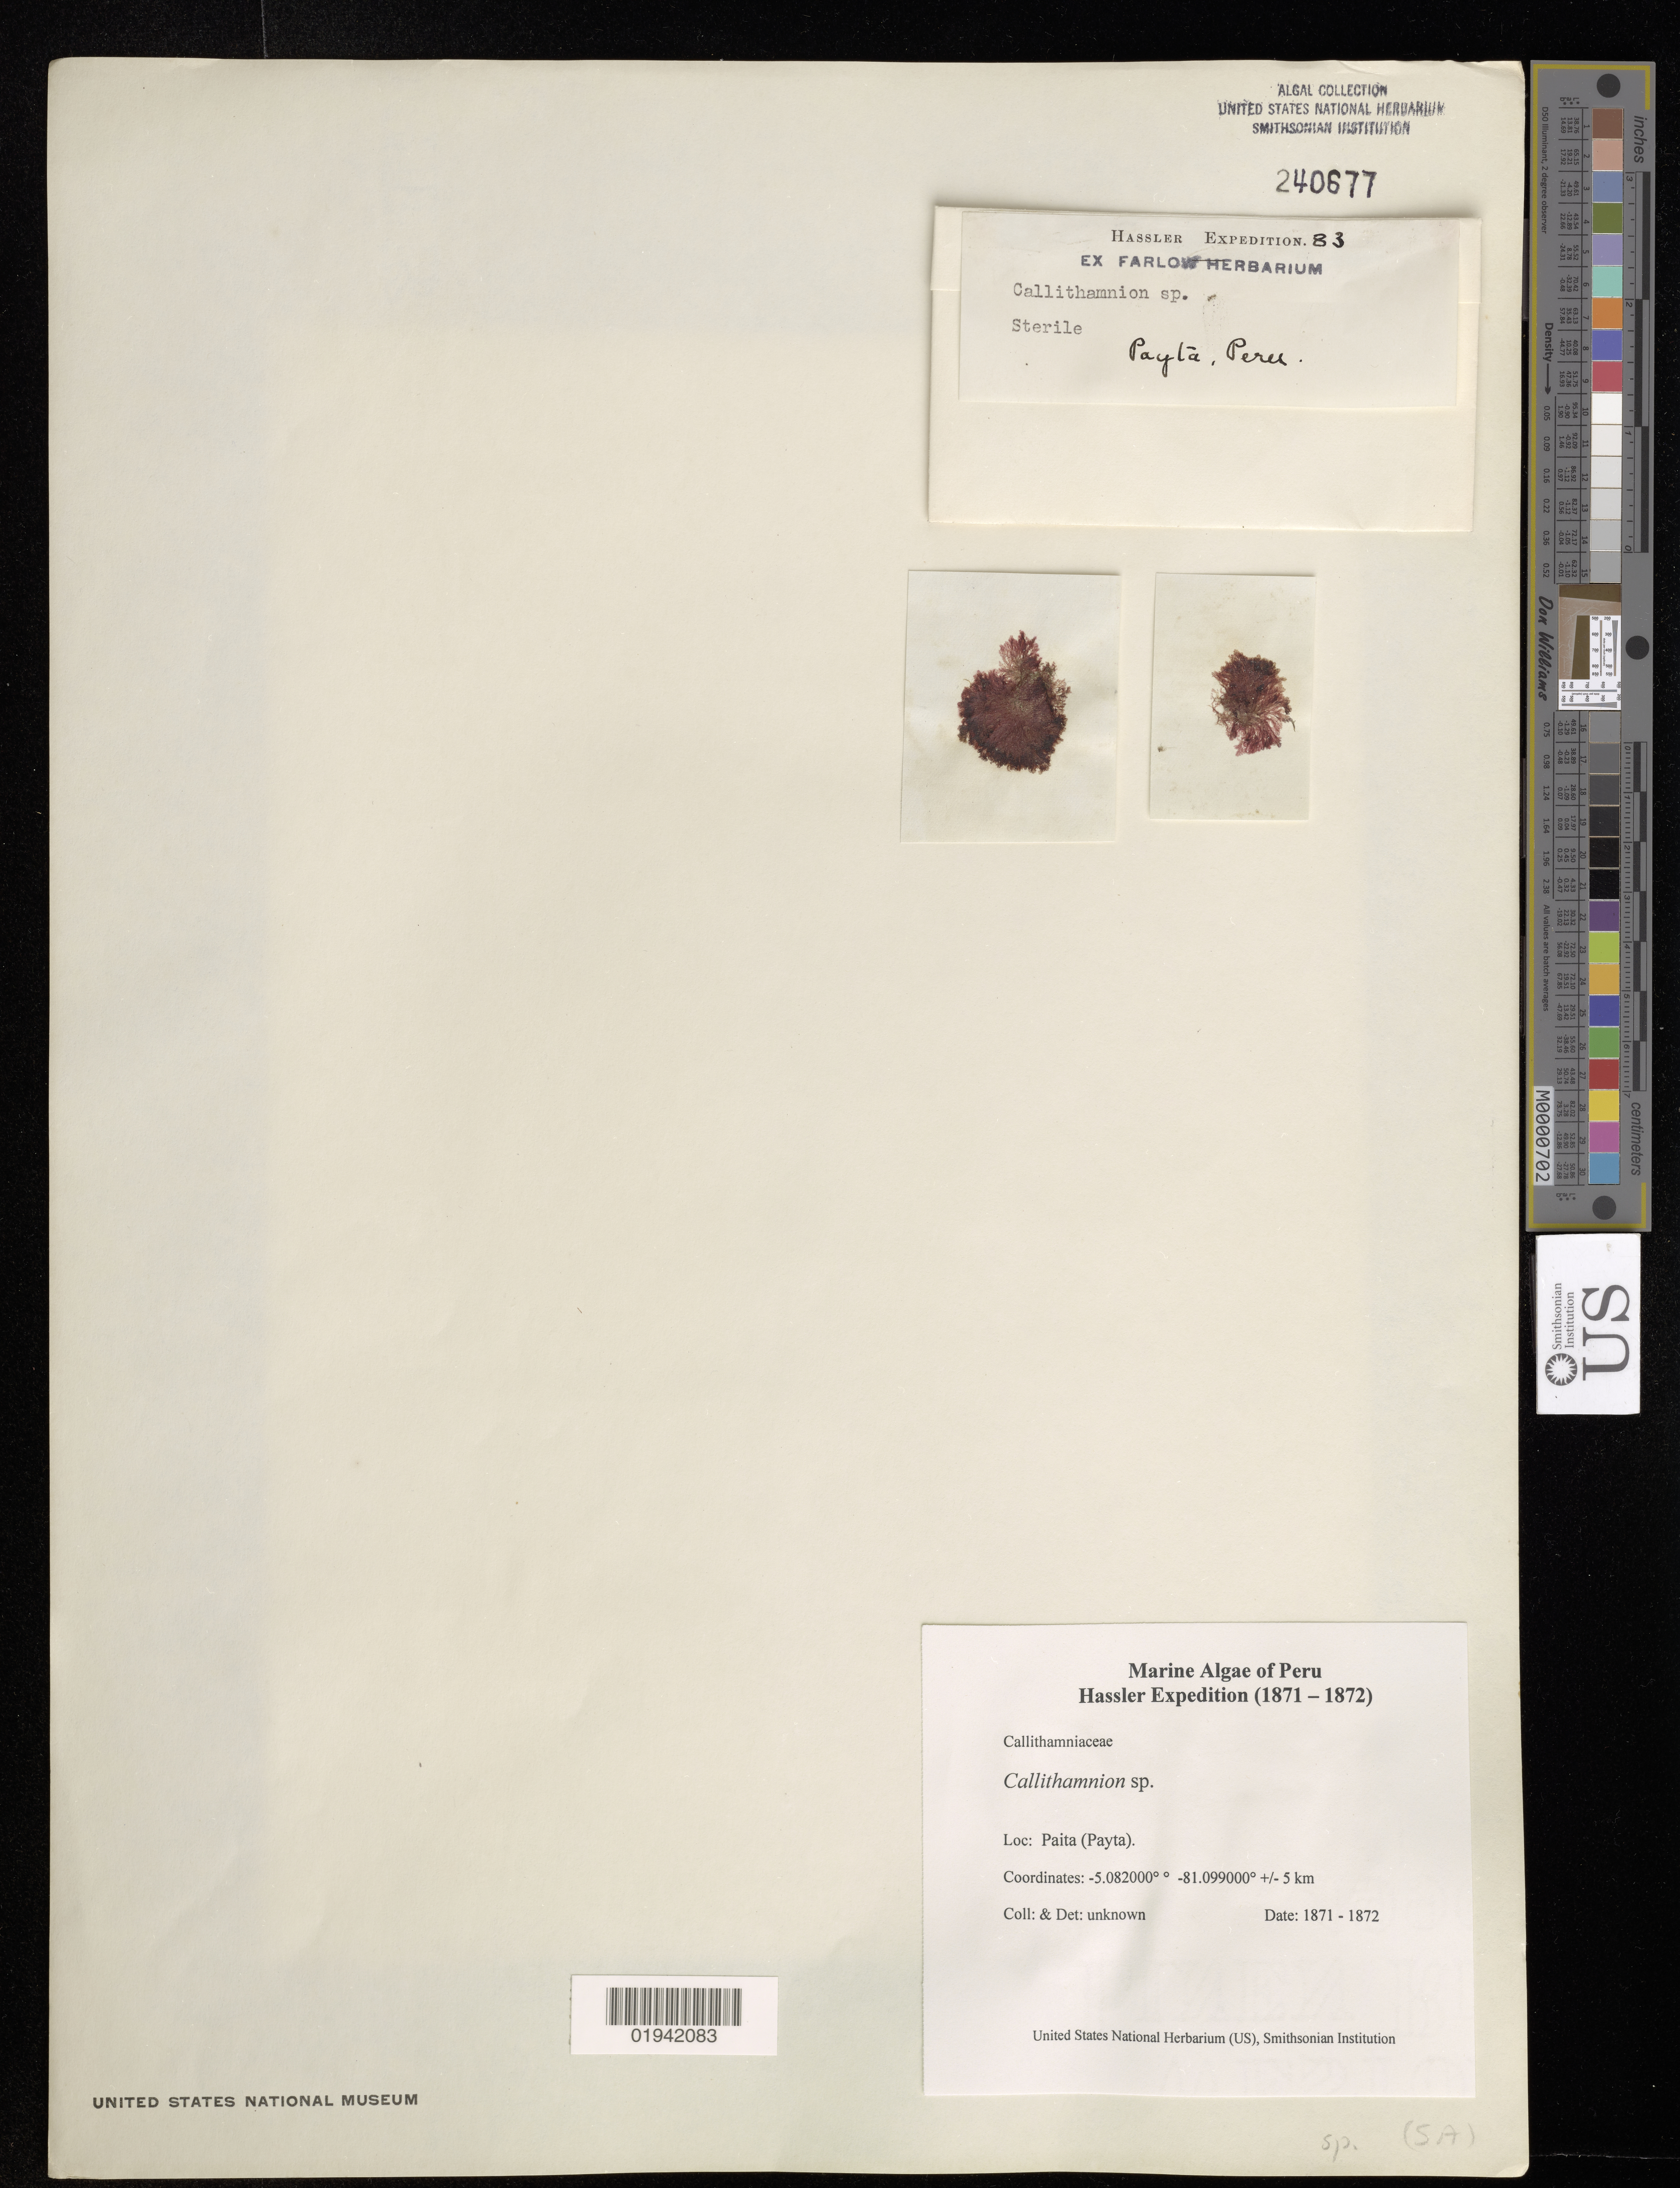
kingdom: Plantae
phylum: Rhodophyta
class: Florideophyceae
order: Ceramiales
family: Callithamniaceae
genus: Callithamnion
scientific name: Callithamnion sp.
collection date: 1871/1872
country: Peru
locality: Paita (Payta).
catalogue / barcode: US 240677